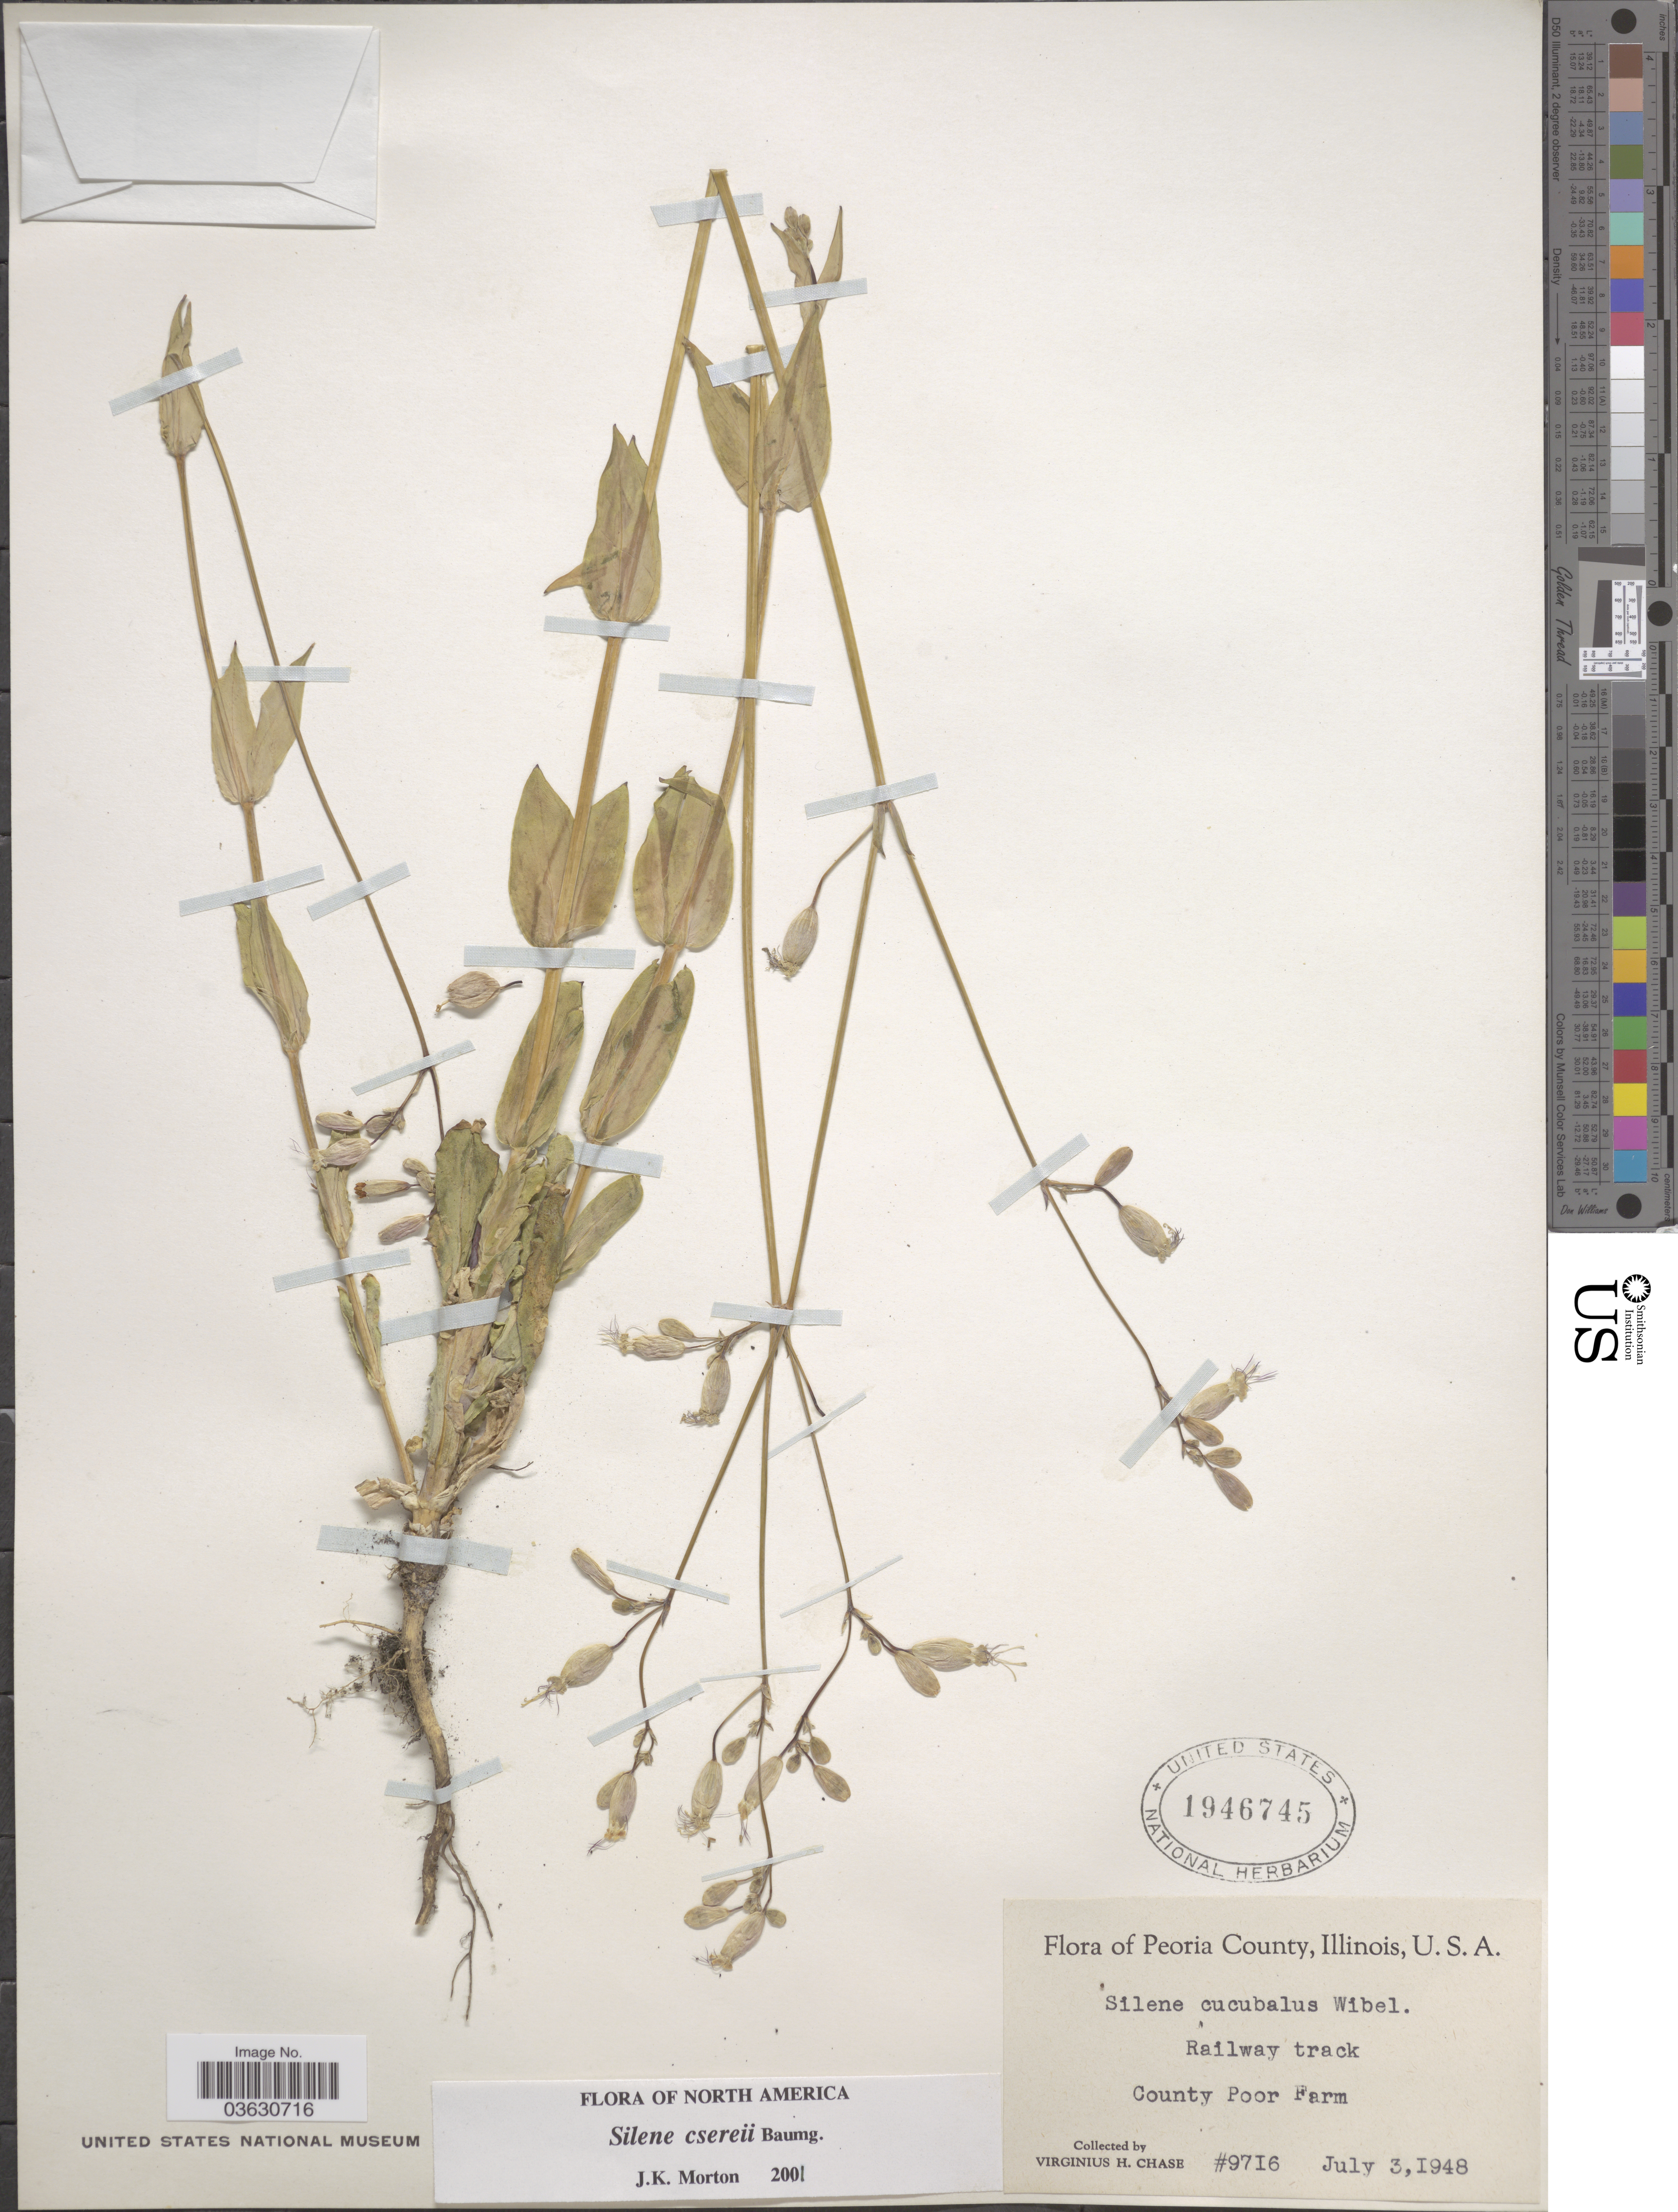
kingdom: Plantae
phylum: Tracheophyta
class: Magnoliopsida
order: Caryophyllales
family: Caryophyllaceae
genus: Silene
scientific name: Silene csereii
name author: Baumg.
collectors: V. H. Chase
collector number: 9716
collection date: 1948-07-03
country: United States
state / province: Illinois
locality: Peoria County. Railway track. County Poor Farm.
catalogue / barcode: US 1946745